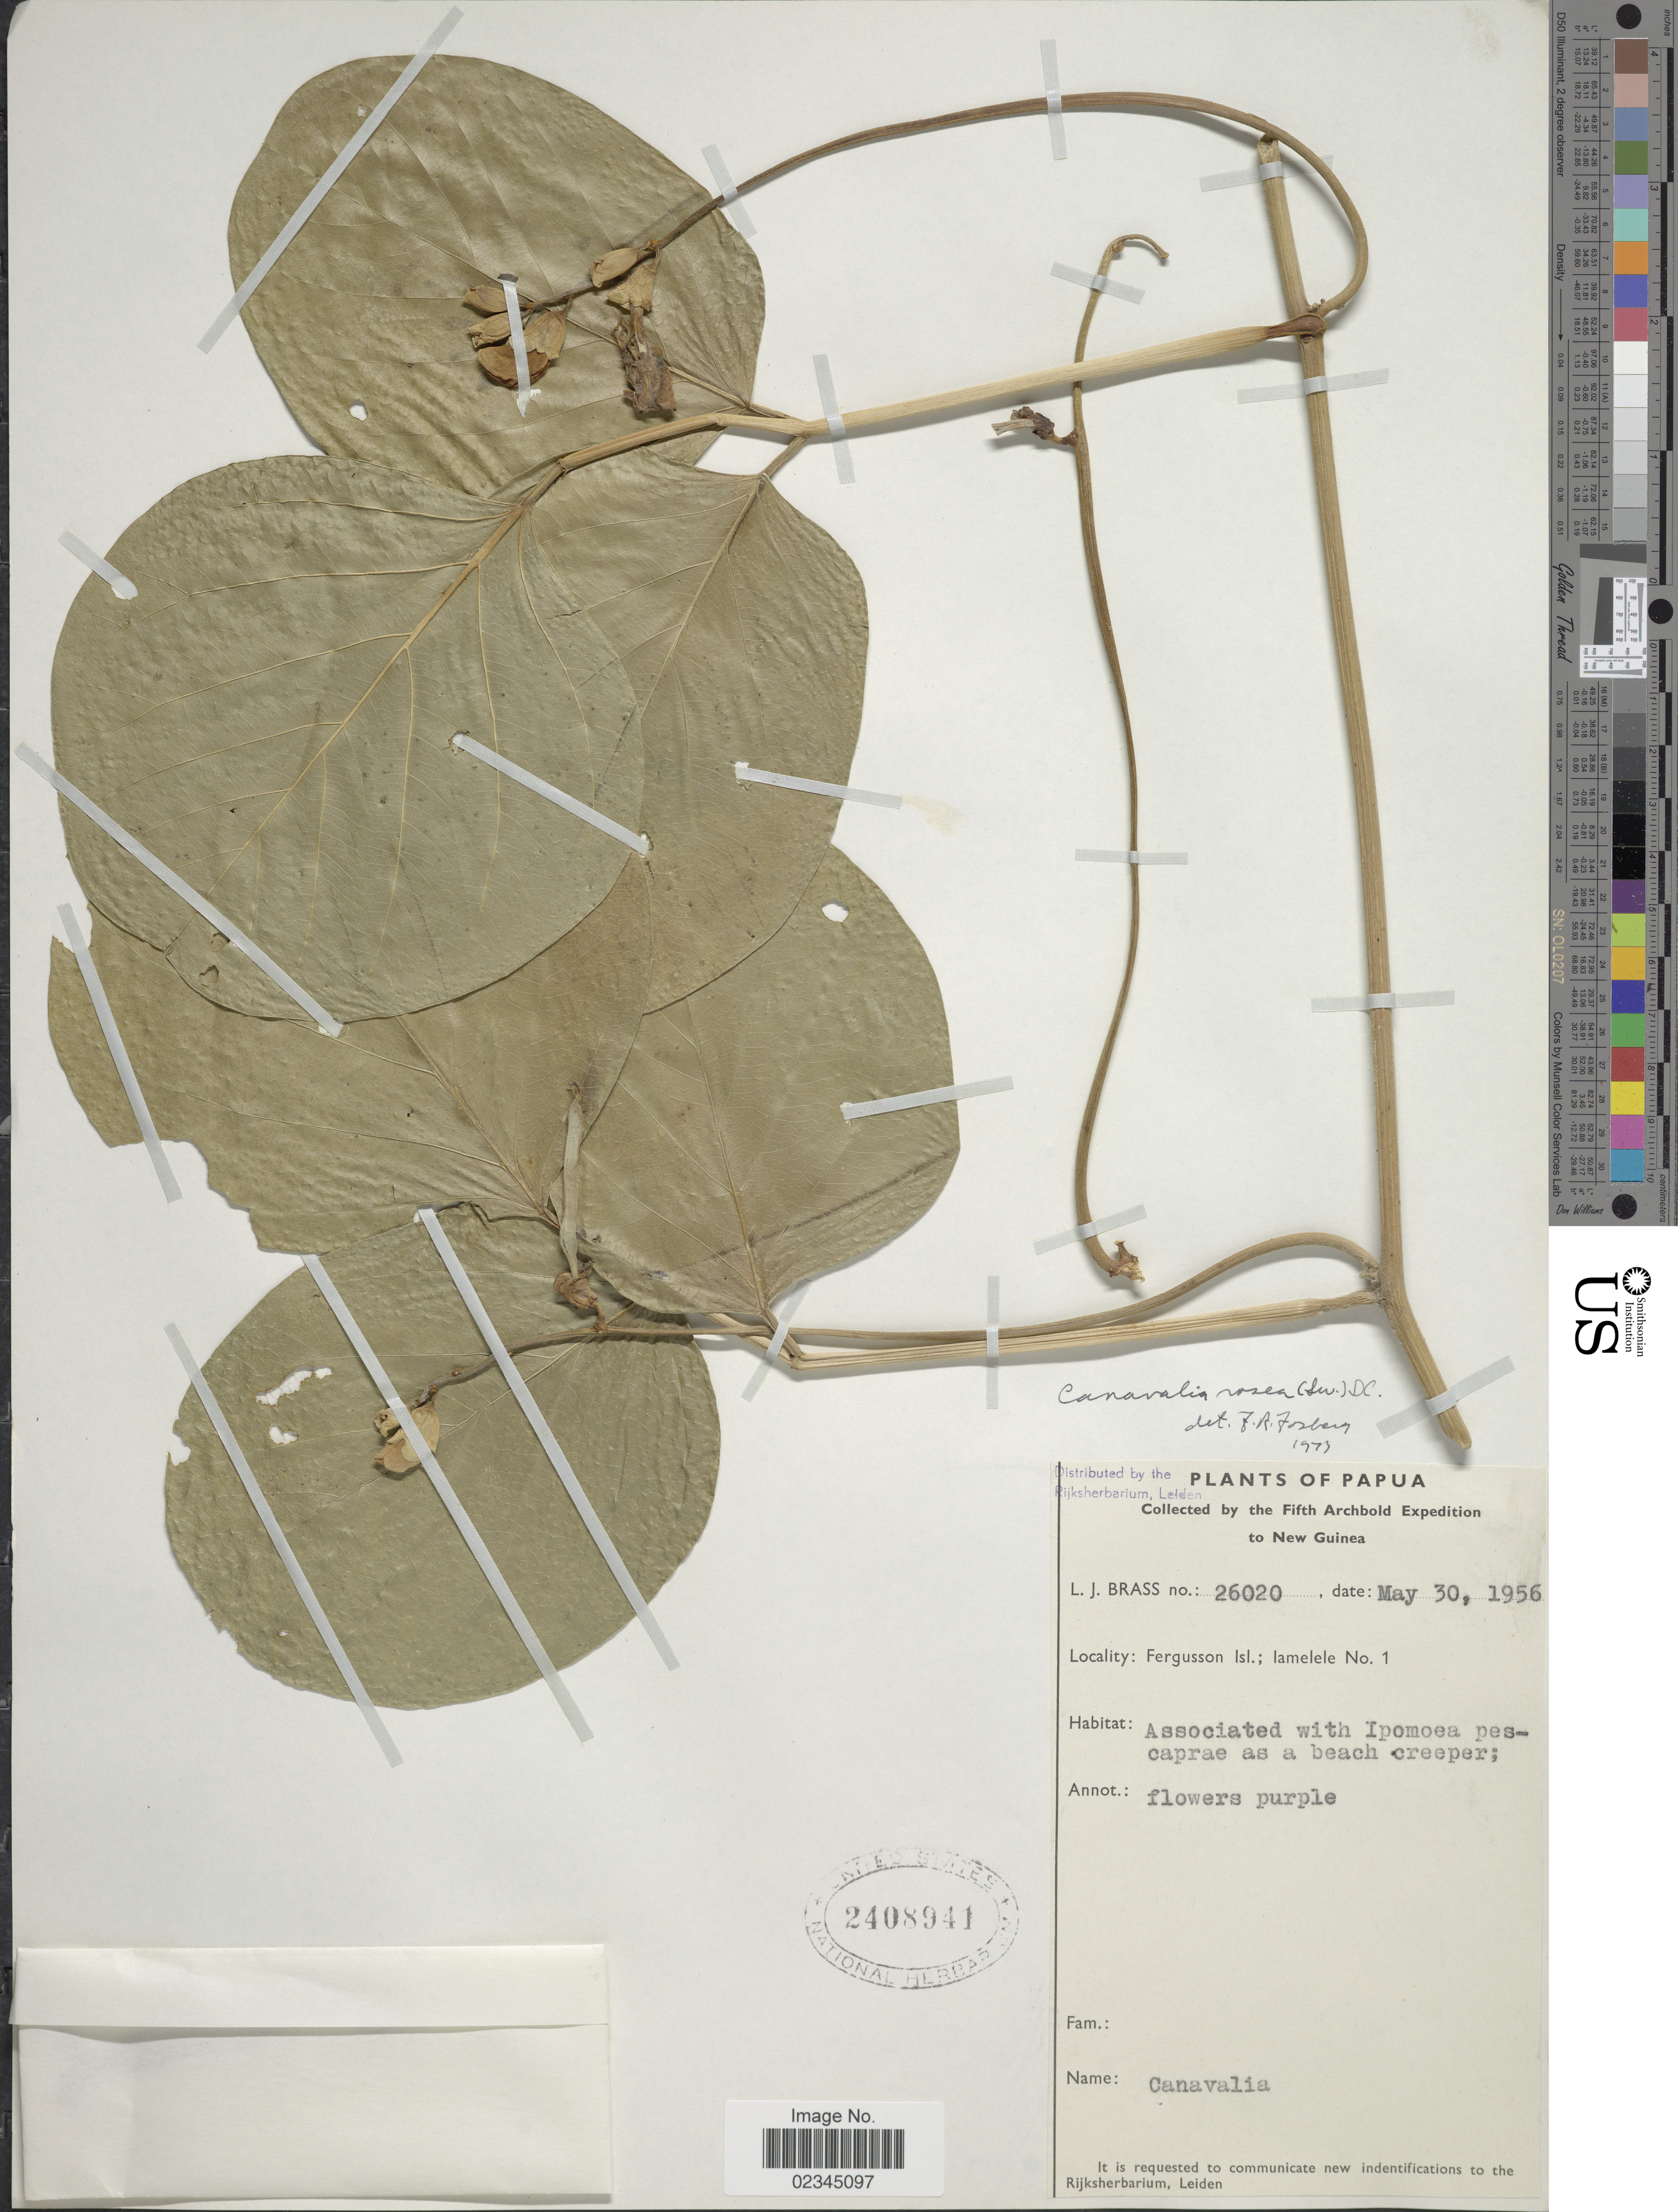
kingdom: Plantae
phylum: Tracheophyta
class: Magnoliopsida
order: Fabales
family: Fabaceae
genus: Canavalia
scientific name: Canavalia rosea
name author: (Sw.) DC.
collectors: L. J. Brass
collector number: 26020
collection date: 1956-05-30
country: Papua New Guinea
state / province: Milne Bay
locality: Fergusson Isl.; lamelele No. 1. New Guinea.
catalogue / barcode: US 2408941